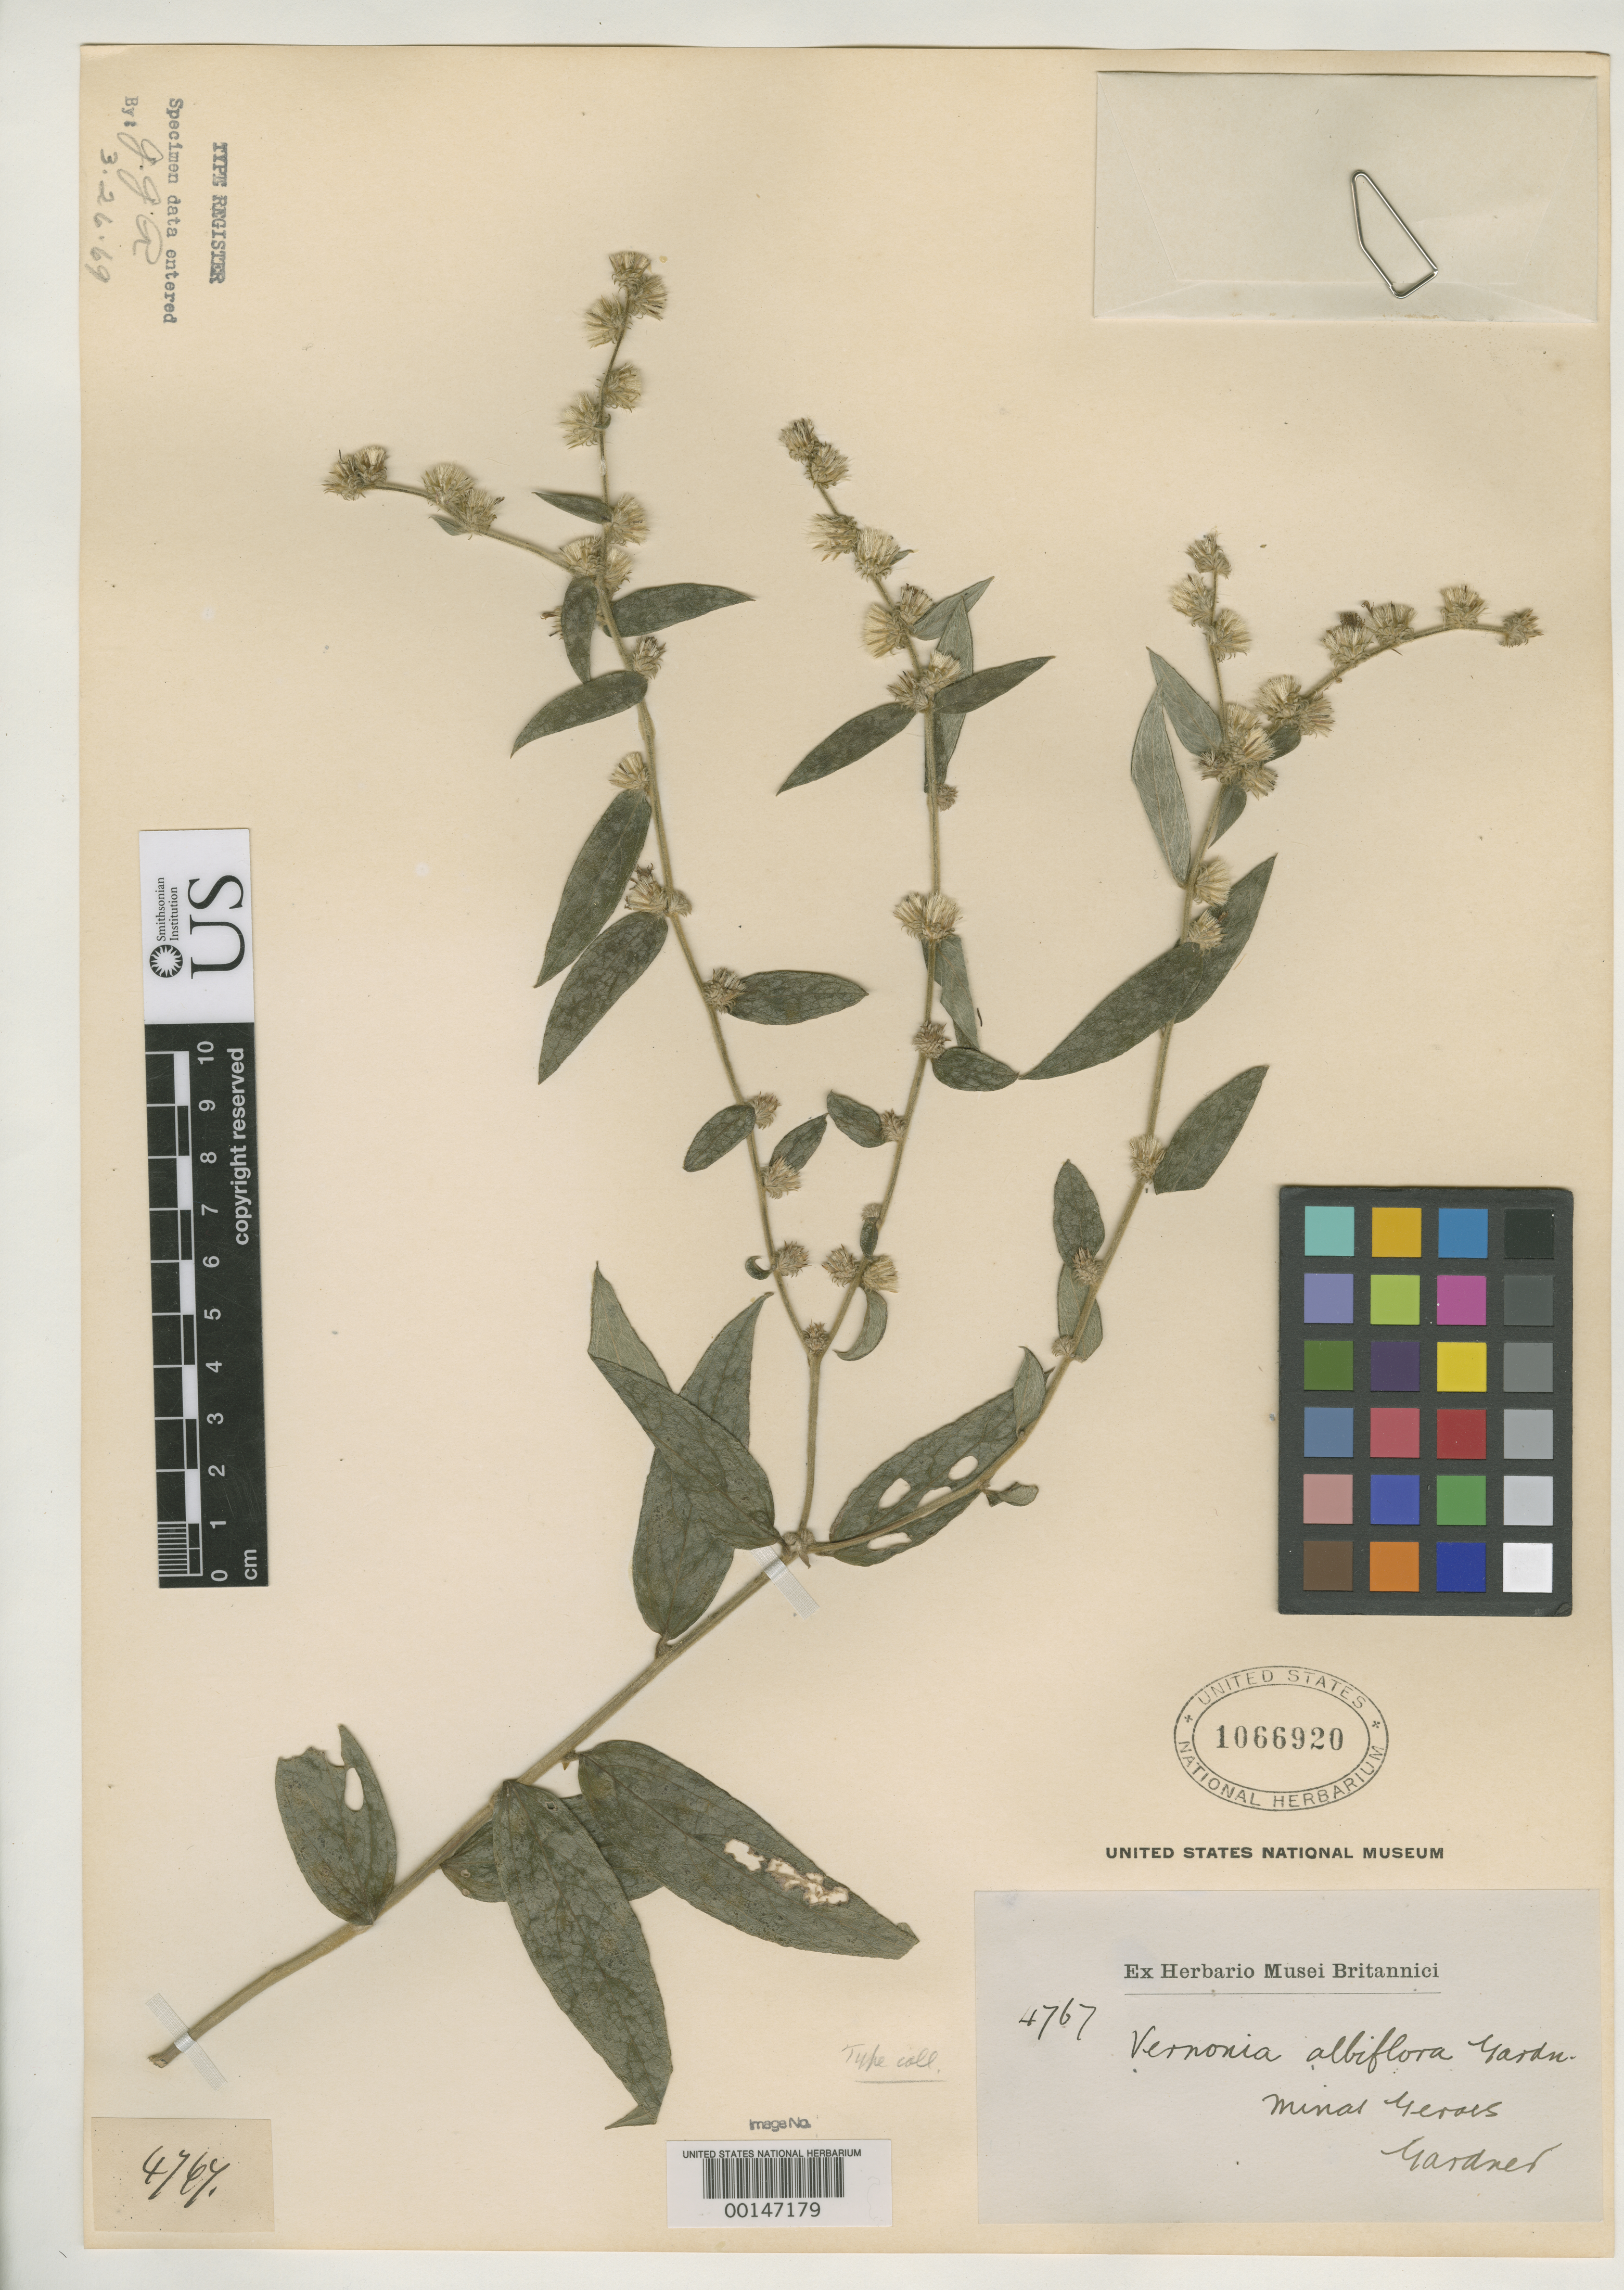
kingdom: Plantae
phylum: Tracheophyta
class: Magnoliopsida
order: Asterales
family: Asteraceae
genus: Vernonia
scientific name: Vernonia albiflora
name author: Gardner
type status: Isotype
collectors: G. Gardner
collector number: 4767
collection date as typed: Jul 1840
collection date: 1840-07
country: Brazil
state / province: Minas Gerais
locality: Between Formigas and the Diamond district.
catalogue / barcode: US 1066920